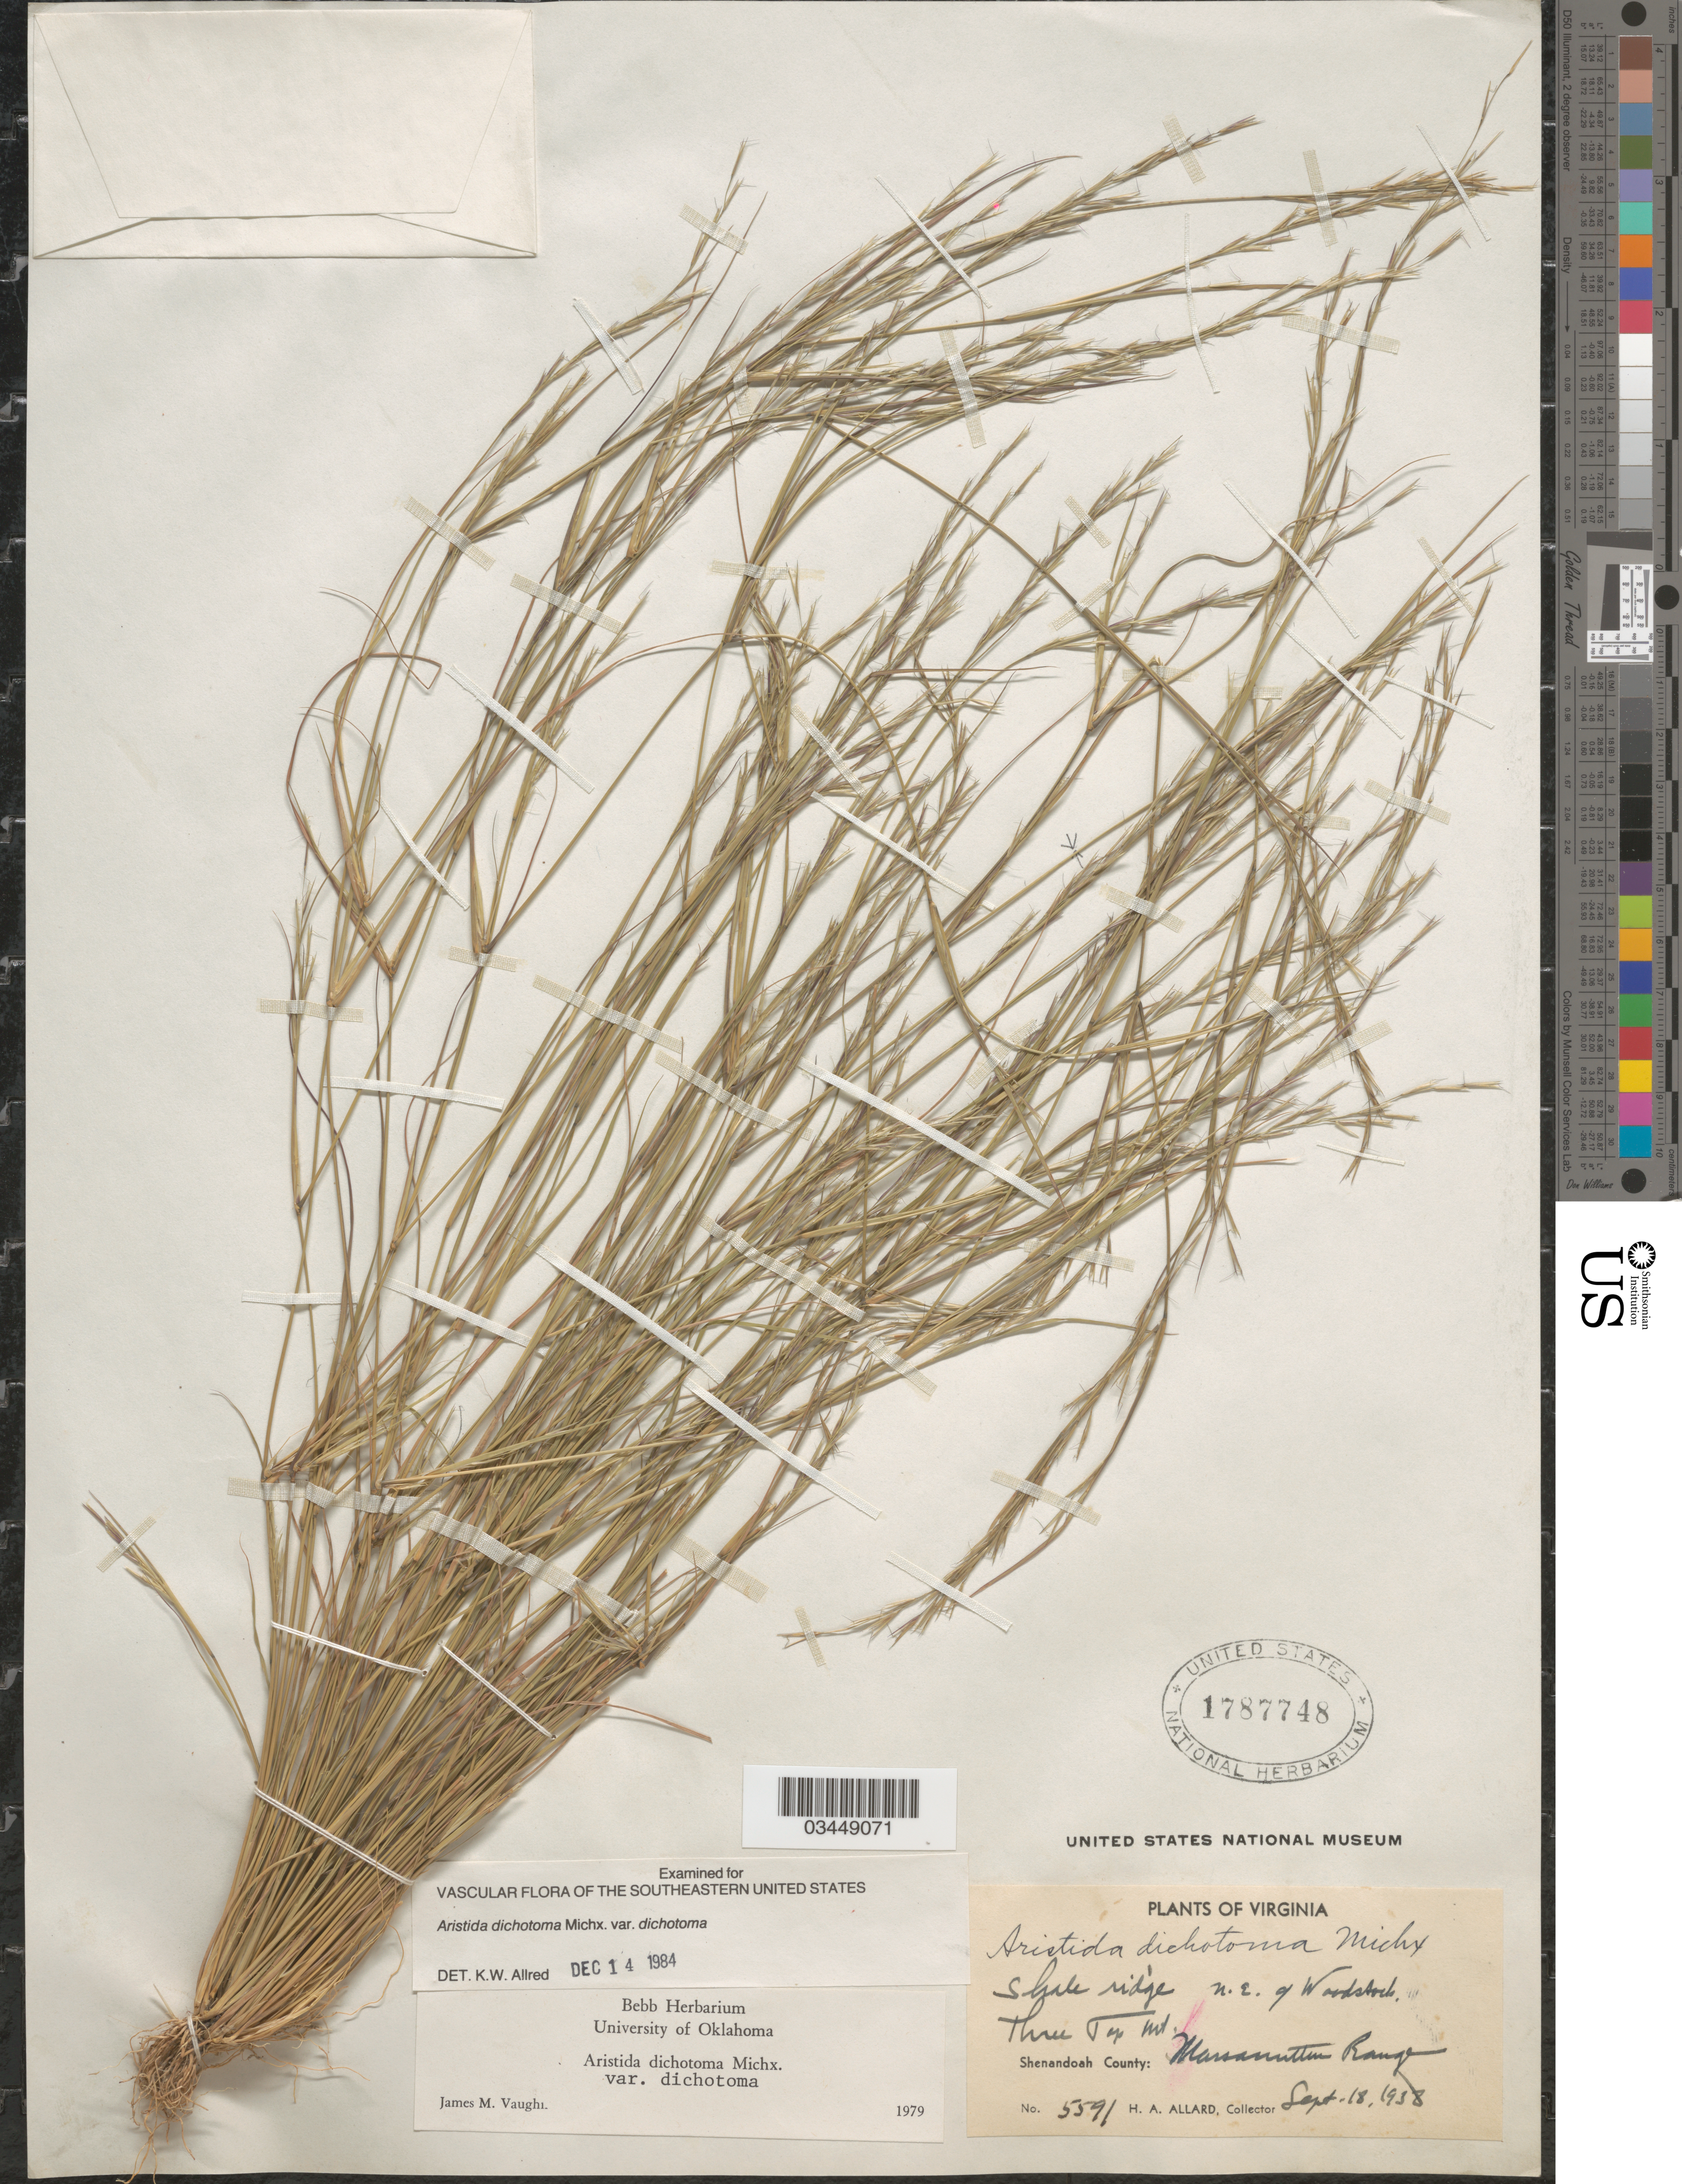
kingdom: Plantae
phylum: Tracheophyta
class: Liliopsida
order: Poales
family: Poaceae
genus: Aristida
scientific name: Aristida dichotoma var. dichotoma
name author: Michx.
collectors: H. A. Allard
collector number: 5591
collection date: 1938-09-18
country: United States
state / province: Virginia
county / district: Shenandoah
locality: Shale ridge n.e. of Woodstock. Three Top Mt. Shenandoah County: Massanutten Range.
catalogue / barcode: US 1787748